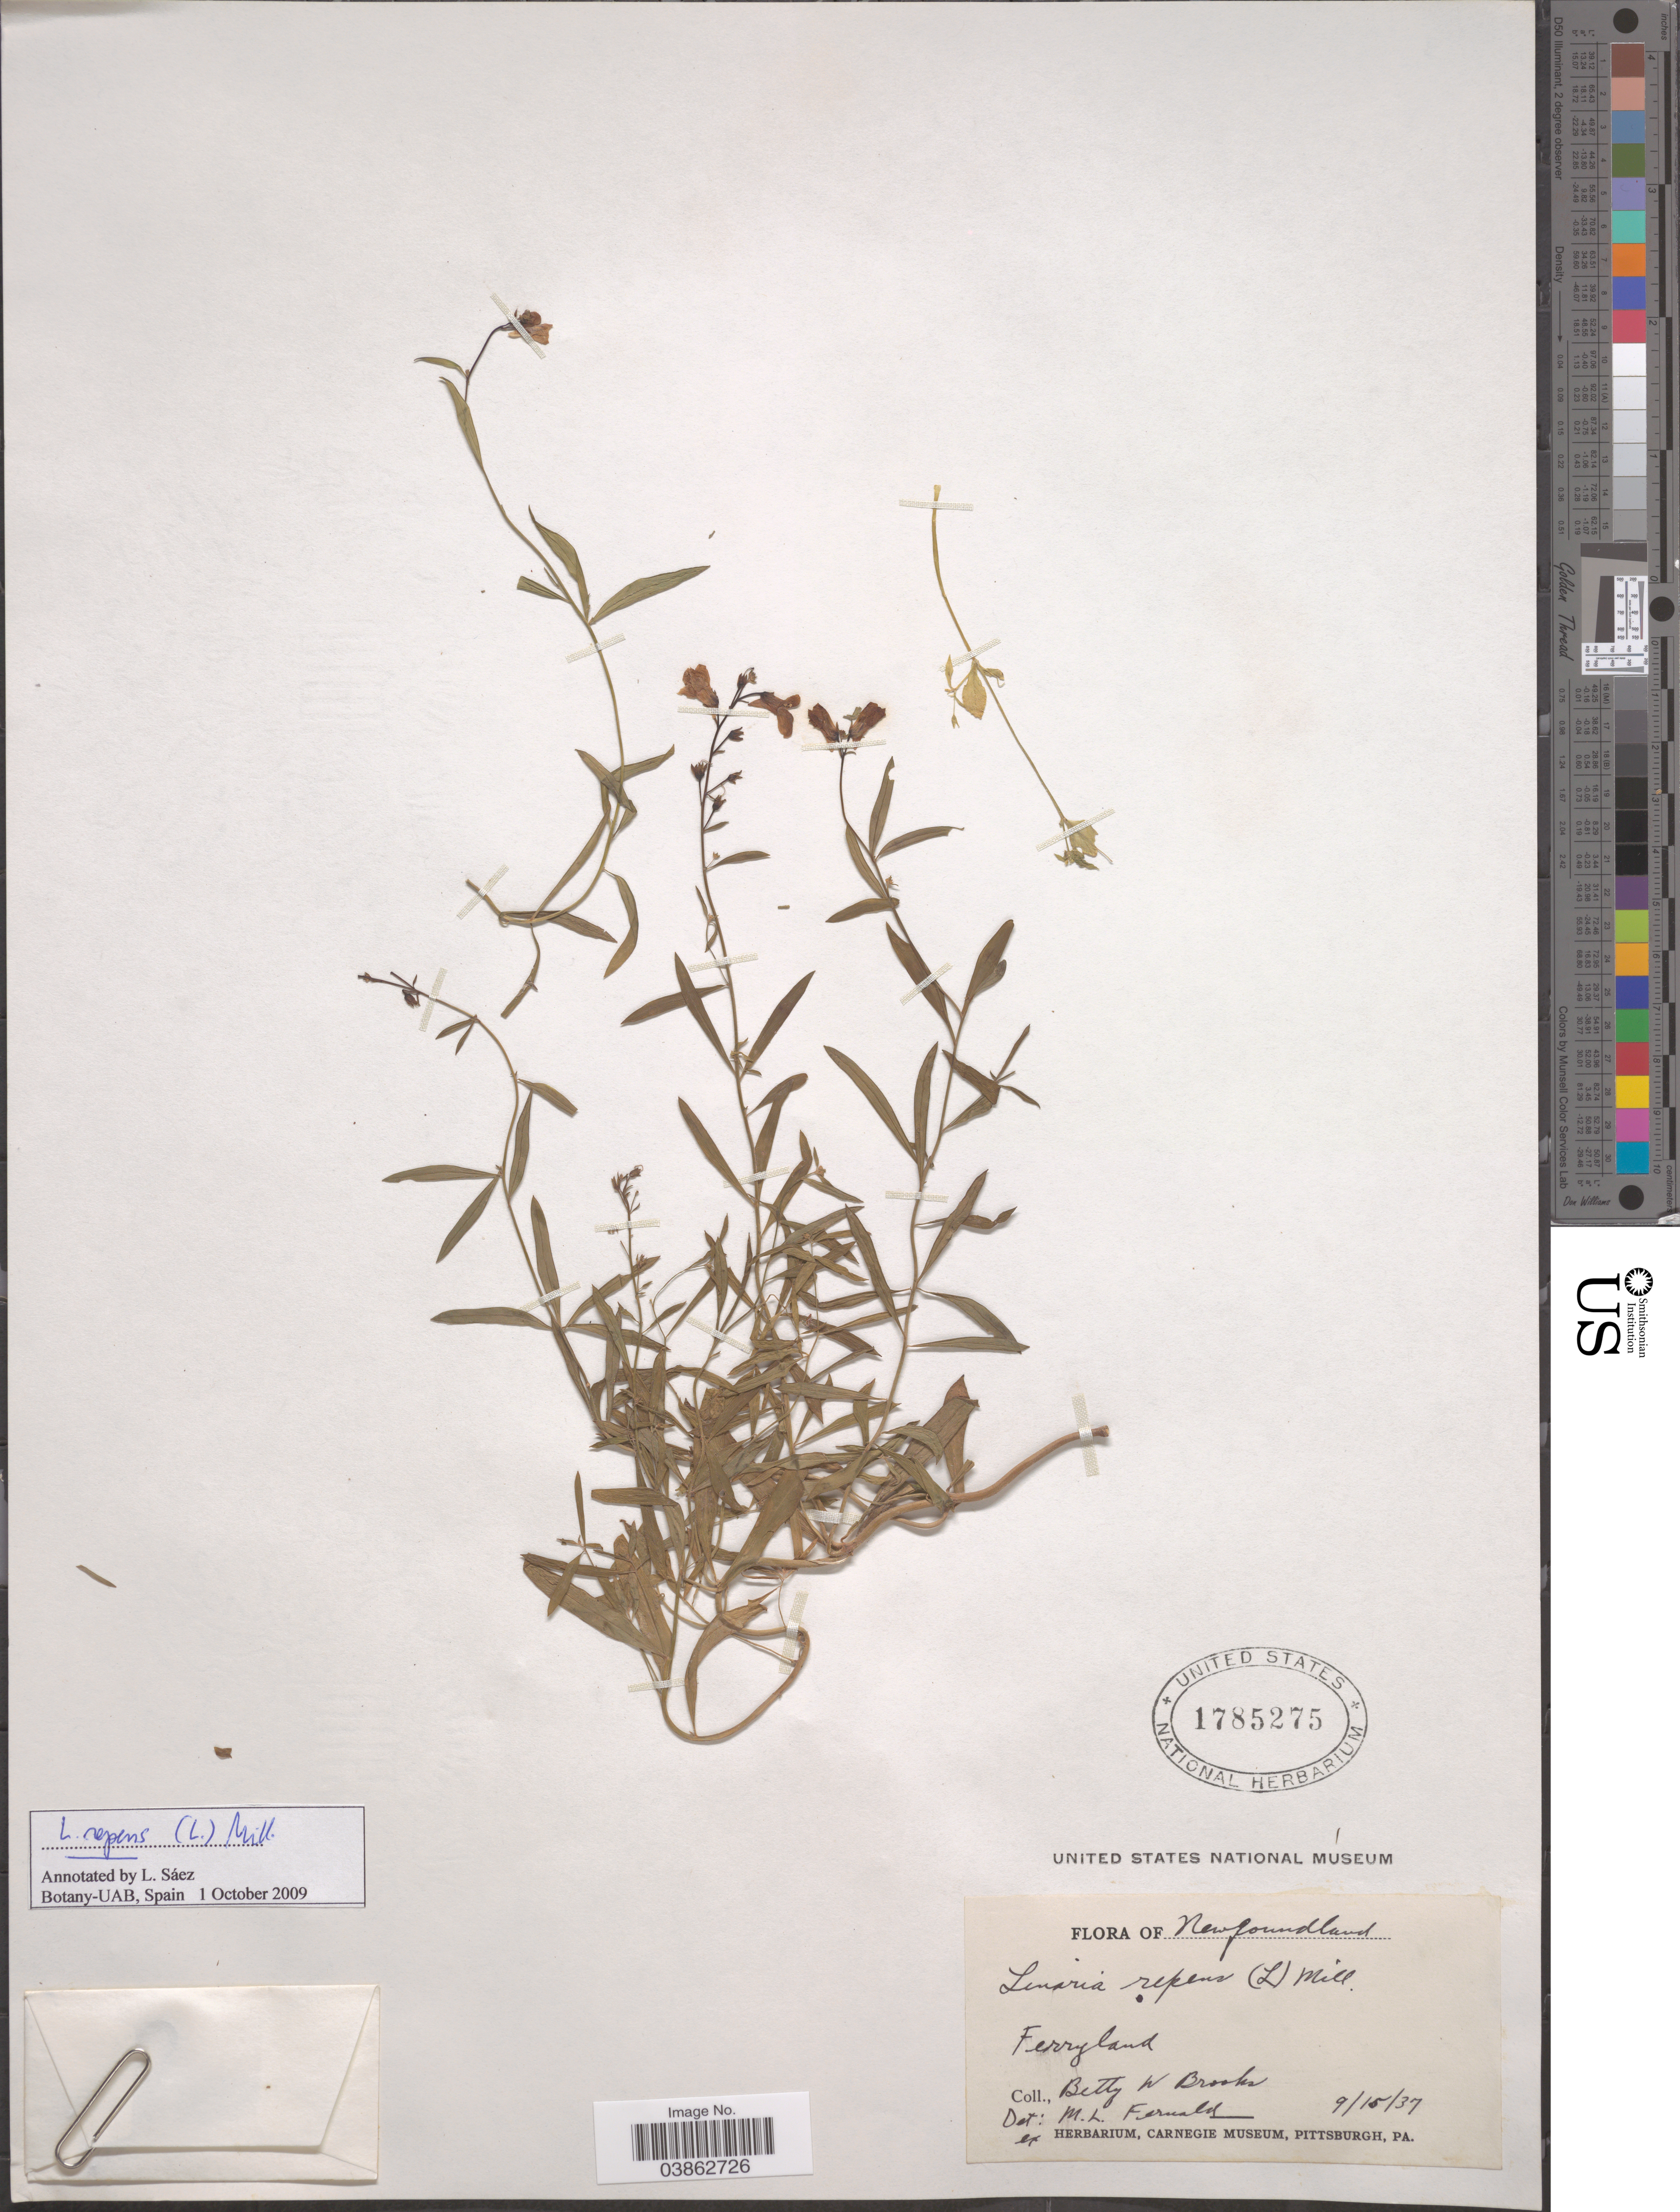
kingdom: Plantae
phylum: Tracheophyta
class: Magnoliopsida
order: Lamiales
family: Plantaginaceae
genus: Linaria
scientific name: Linaria repens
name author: (L.) Mill.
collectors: B. Brooks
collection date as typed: Transcribed d/m/y: 15/9/37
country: Canada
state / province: Newfoundland and Labrador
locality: Ferryland.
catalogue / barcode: US 1785275